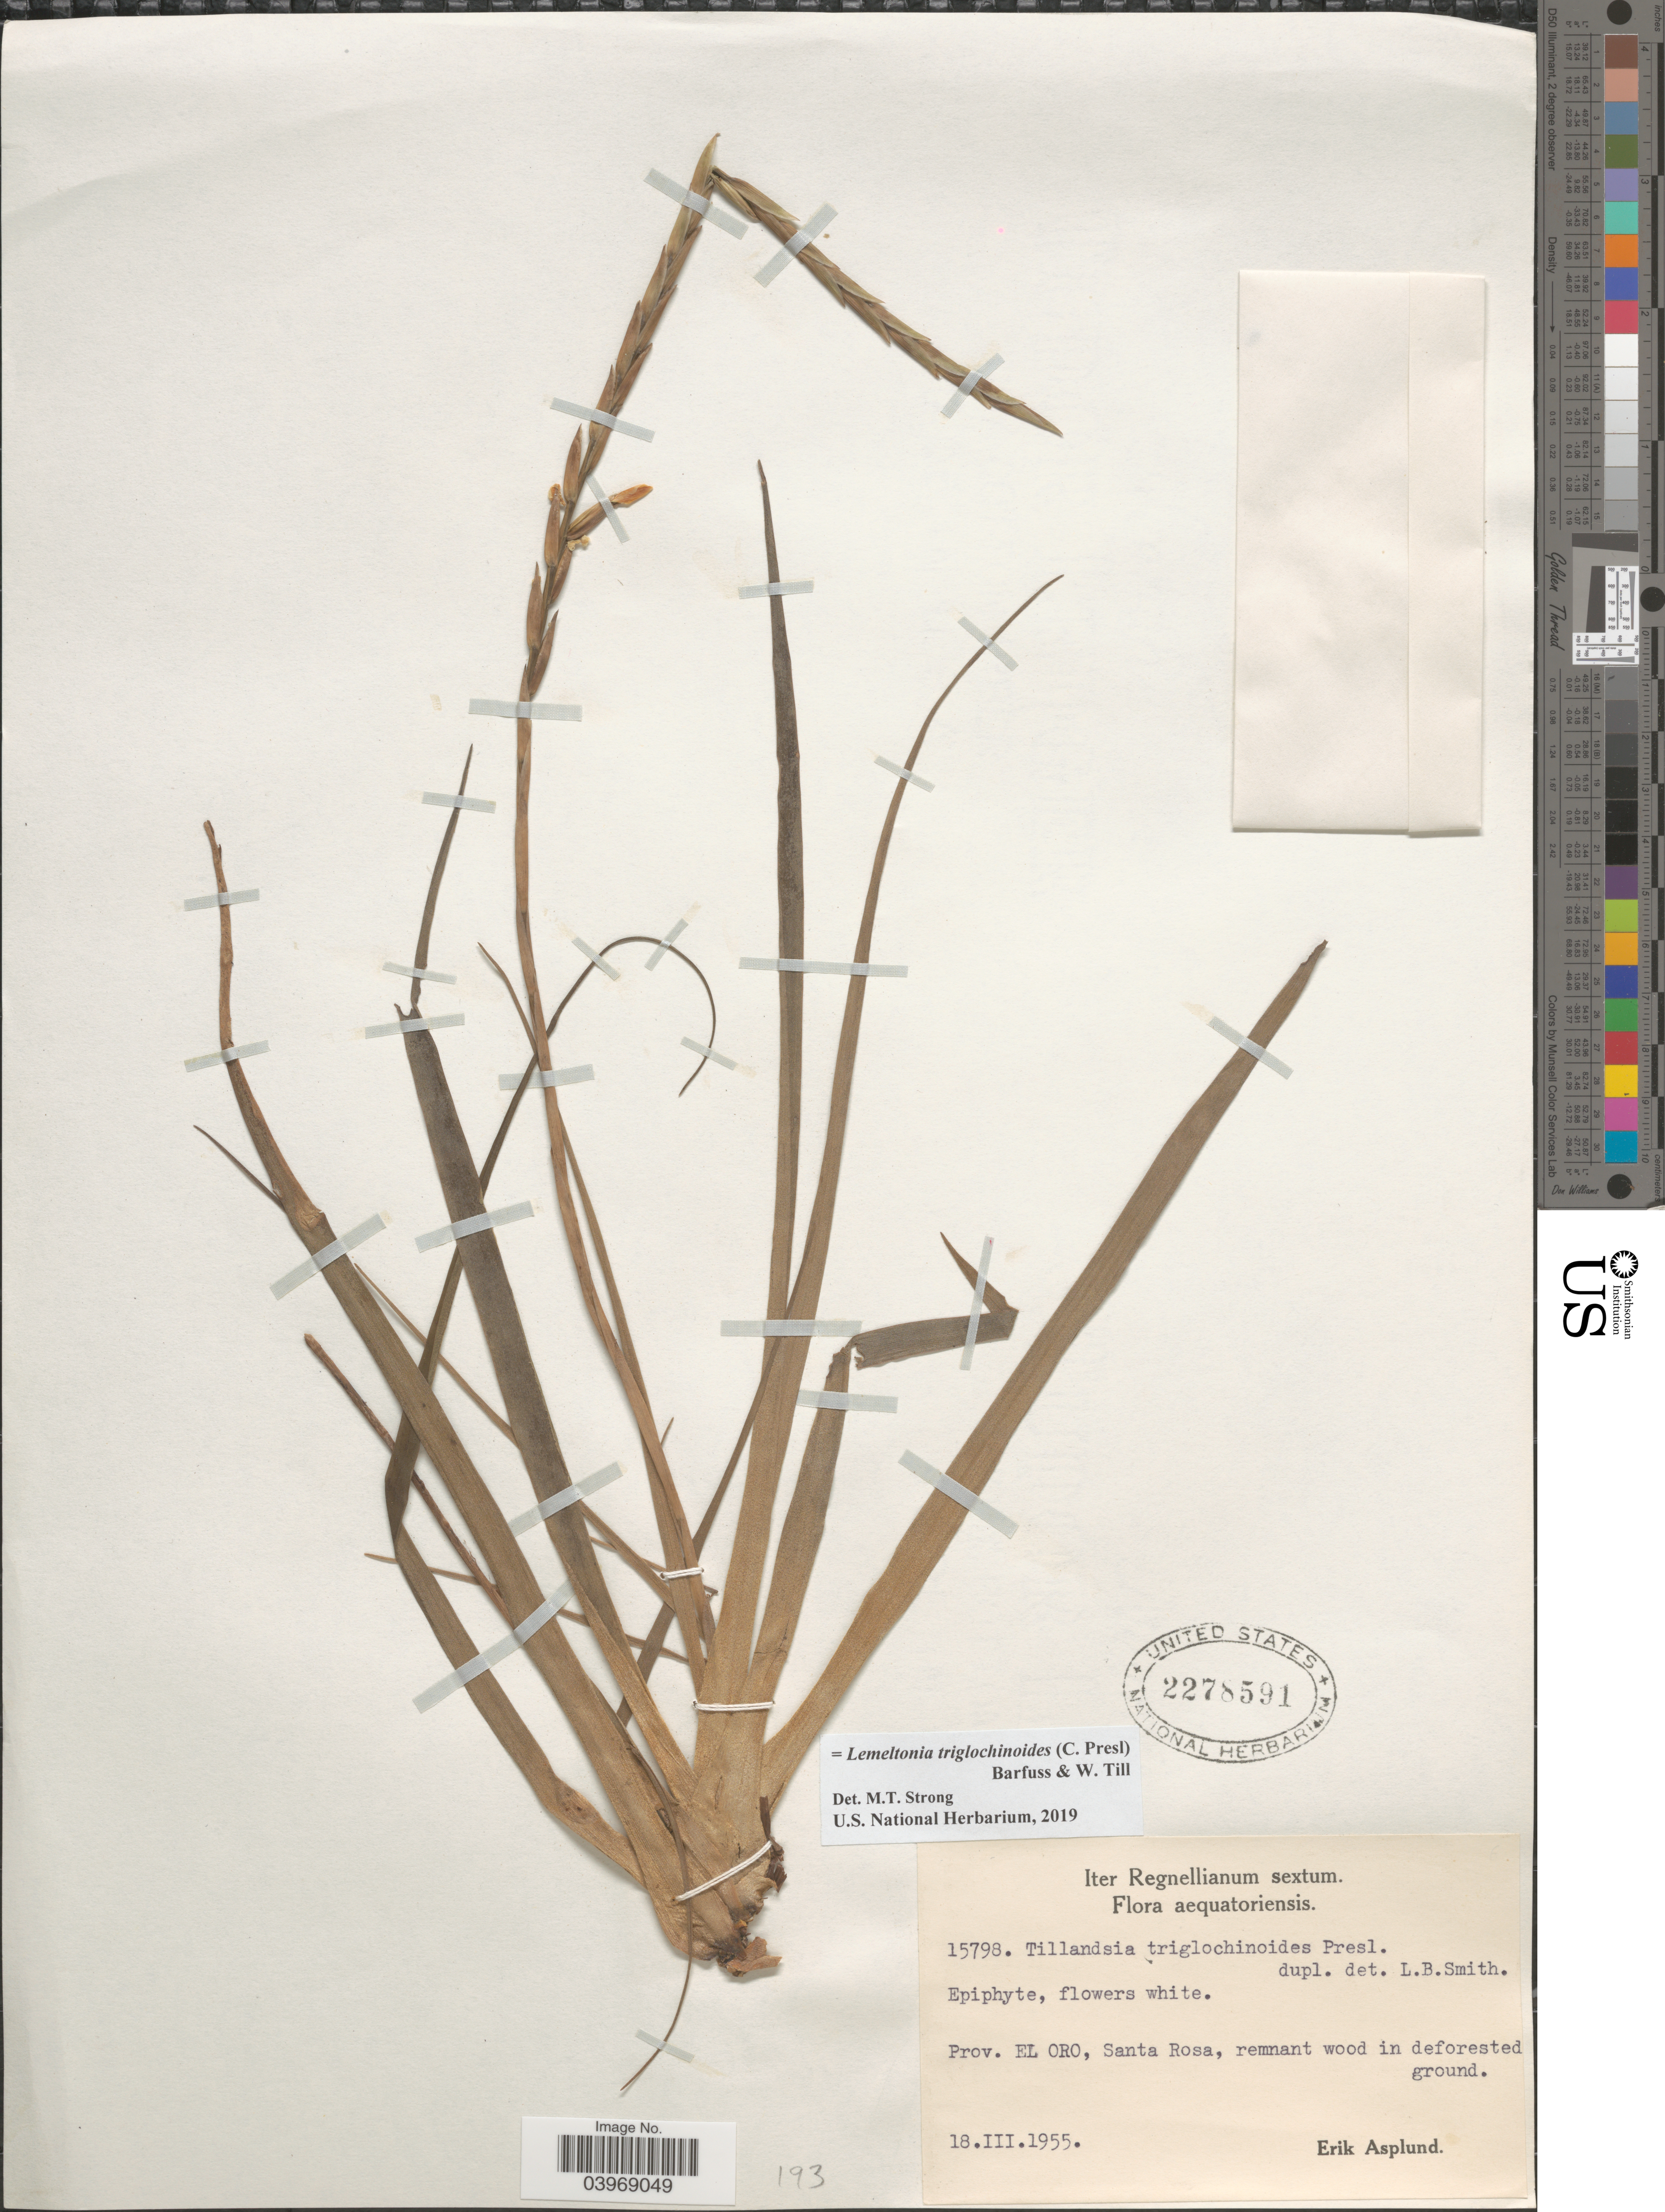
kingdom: Plantae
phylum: Tracheophyta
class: Liliopsida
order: Poales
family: Bromeliaceae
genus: Lemeltonia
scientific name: Lemeltonia triglochinoides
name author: (C. Presl) Barfuss & W. Till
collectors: E. Asplund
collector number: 15798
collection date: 1955-03-18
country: Ecuador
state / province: El Oro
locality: Santa Rosa.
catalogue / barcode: US 2278591